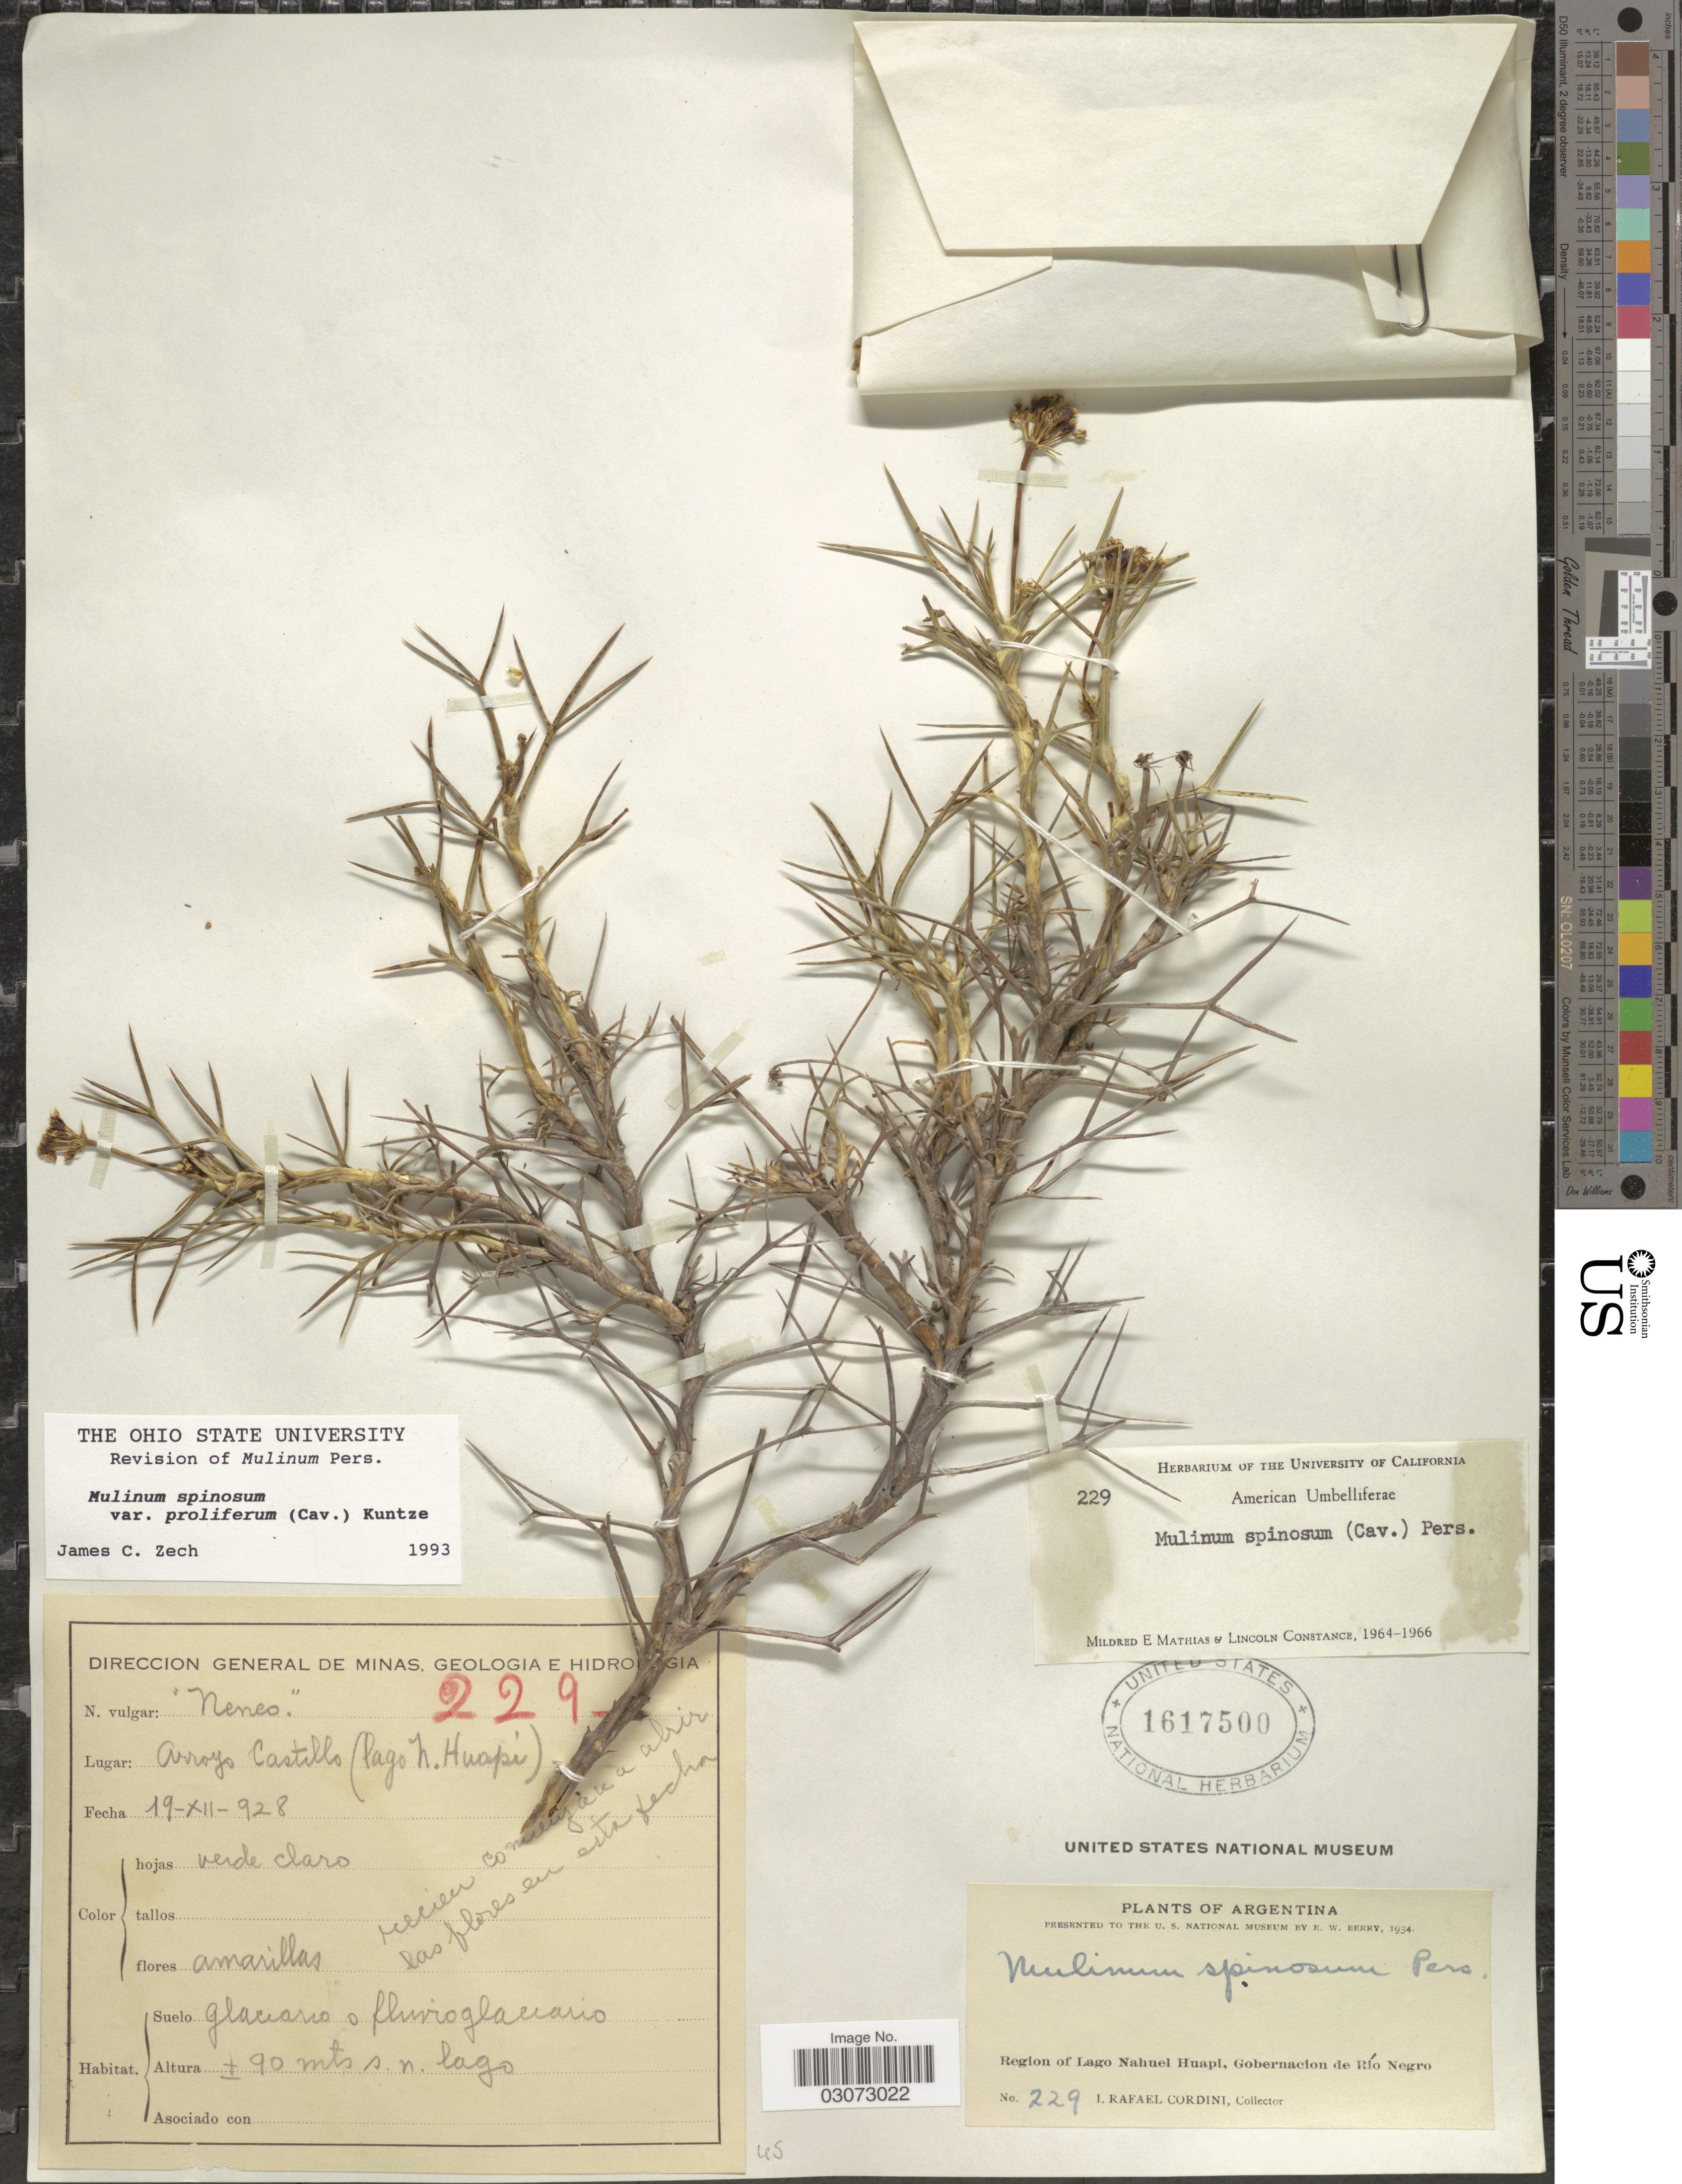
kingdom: Plantae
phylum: Tracheophyta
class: Magnoliopsida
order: Apiales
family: Apiaceae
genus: Mulinum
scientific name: Mulinum spinosum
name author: Pers.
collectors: I. Cordini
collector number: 229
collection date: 1928-12-19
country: Argentina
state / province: Rio Negro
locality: Region of Lago Nahuel Huapi, Gobernacion de Río Negro. Arroyo Castillo (lago N. Huapi).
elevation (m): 90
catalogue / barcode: US 1617500